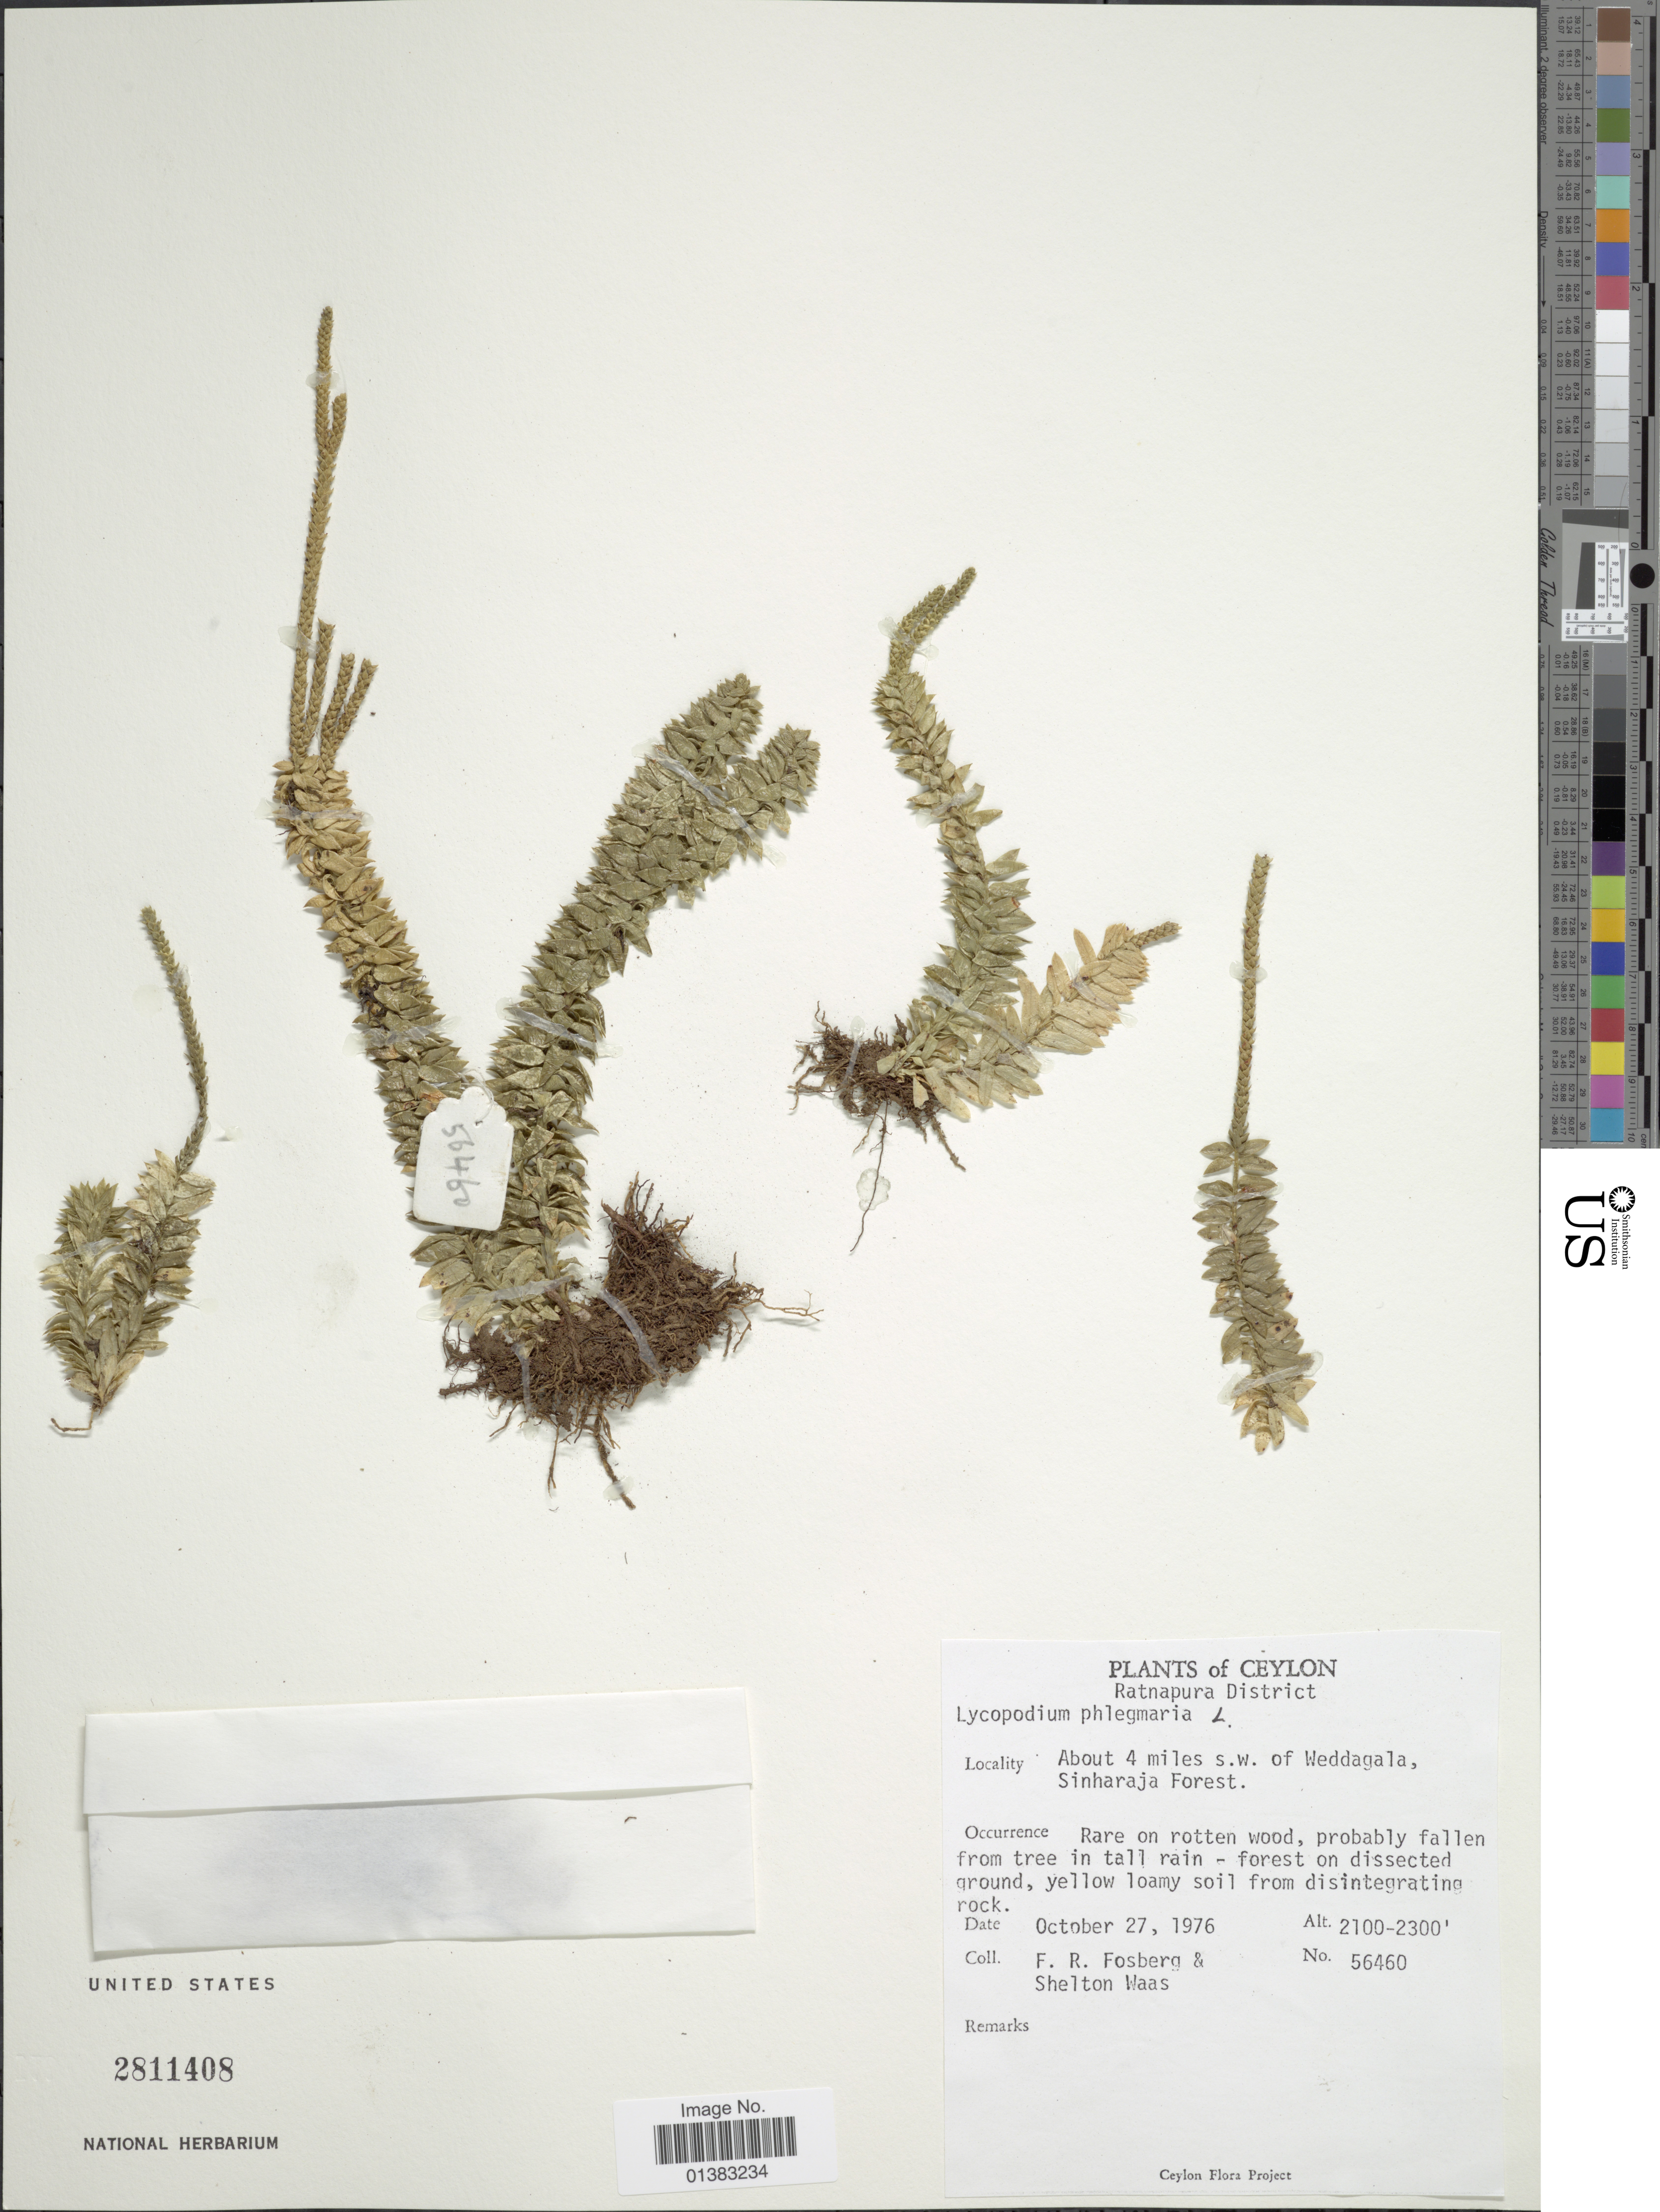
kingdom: Plantae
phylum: Tracheophyta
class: Lycopodiopsida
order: Lycopodiales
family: Lycopodiaceae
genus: Phlegmariurus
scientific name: Phlegmariurus mirabilis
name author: (Willd.) A. R. Field & Testo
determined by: Field, A. R.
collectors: F. R. Fosberg & S. Waas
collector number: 56460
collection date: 1976-10-27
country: Sri Lanka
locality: Ceylon, Ratnapura District, About 4 miles s.w. of Weddagala, Sinharaja Forest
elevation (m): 640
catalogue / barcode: US 2811408